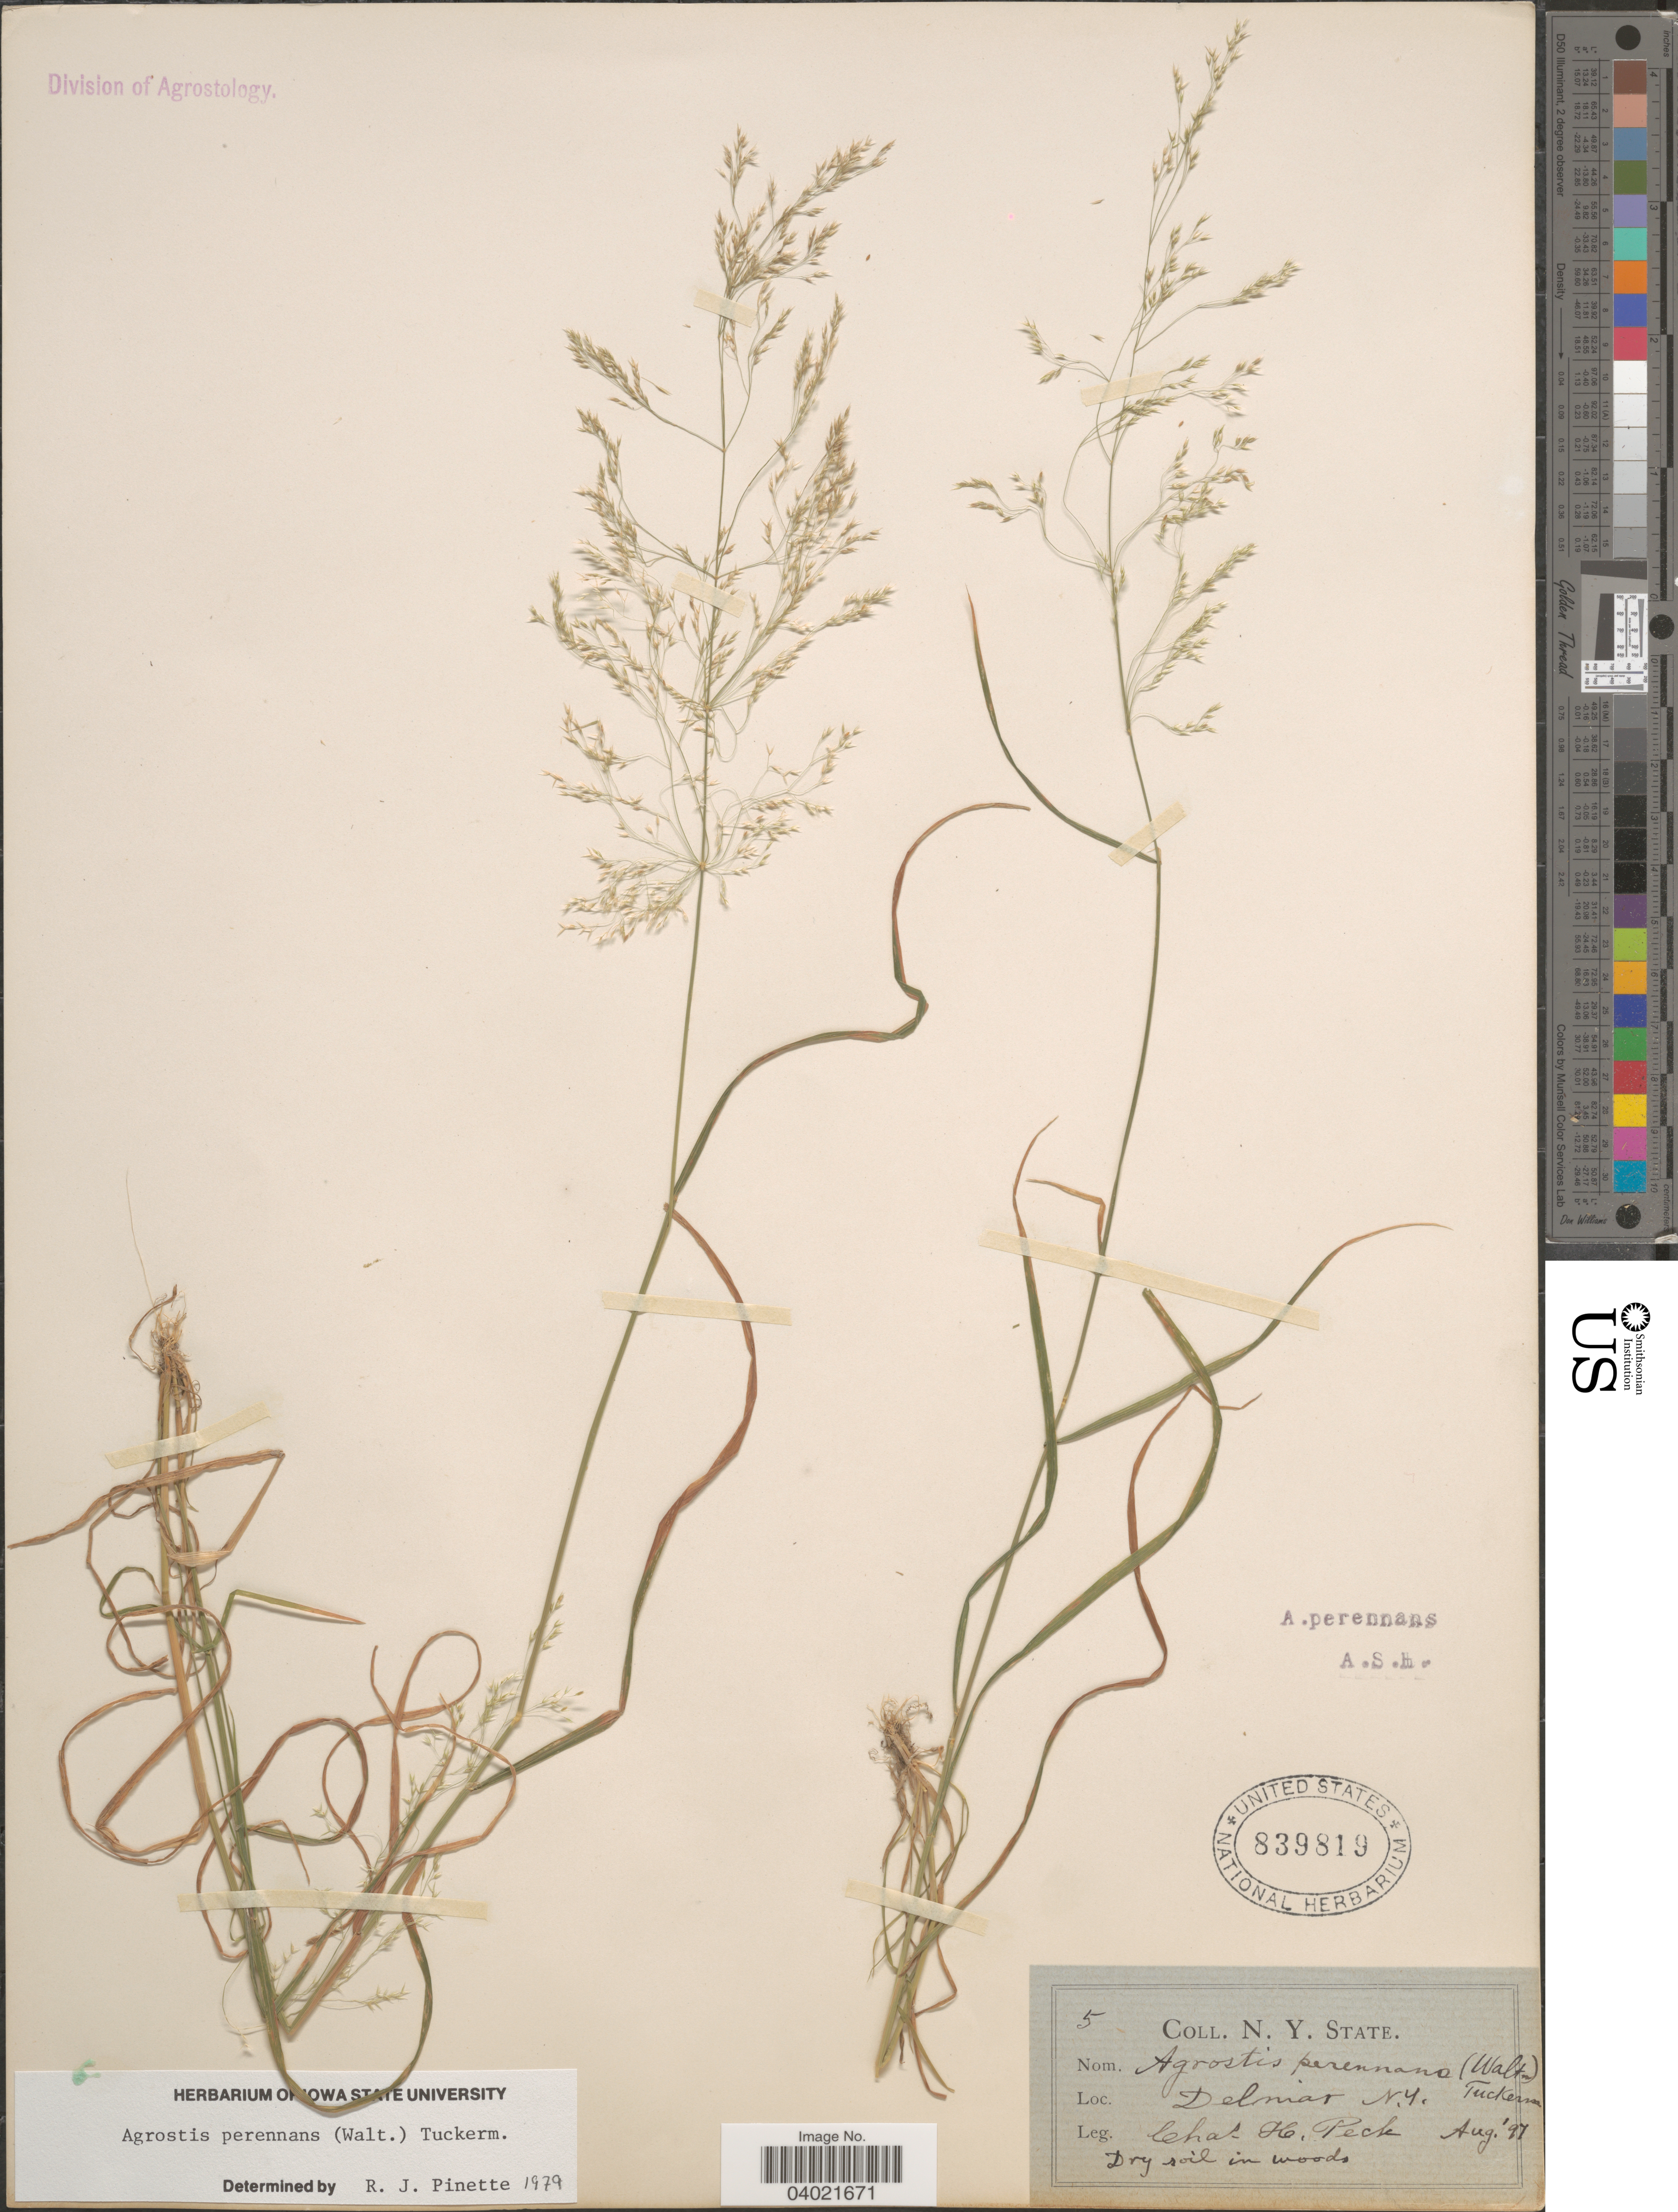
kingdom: Plantae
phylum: Tracheophyta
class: Liliopsida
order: Poales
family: Poaceae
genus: Agrostis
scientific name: Agrostis perennans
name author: (Walter) Tuck.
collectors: C. H. Peck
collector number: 5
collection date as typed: Transcribed d/m/y: /8/97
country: United States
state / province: New York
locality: Delmar.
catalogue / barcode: US 839819